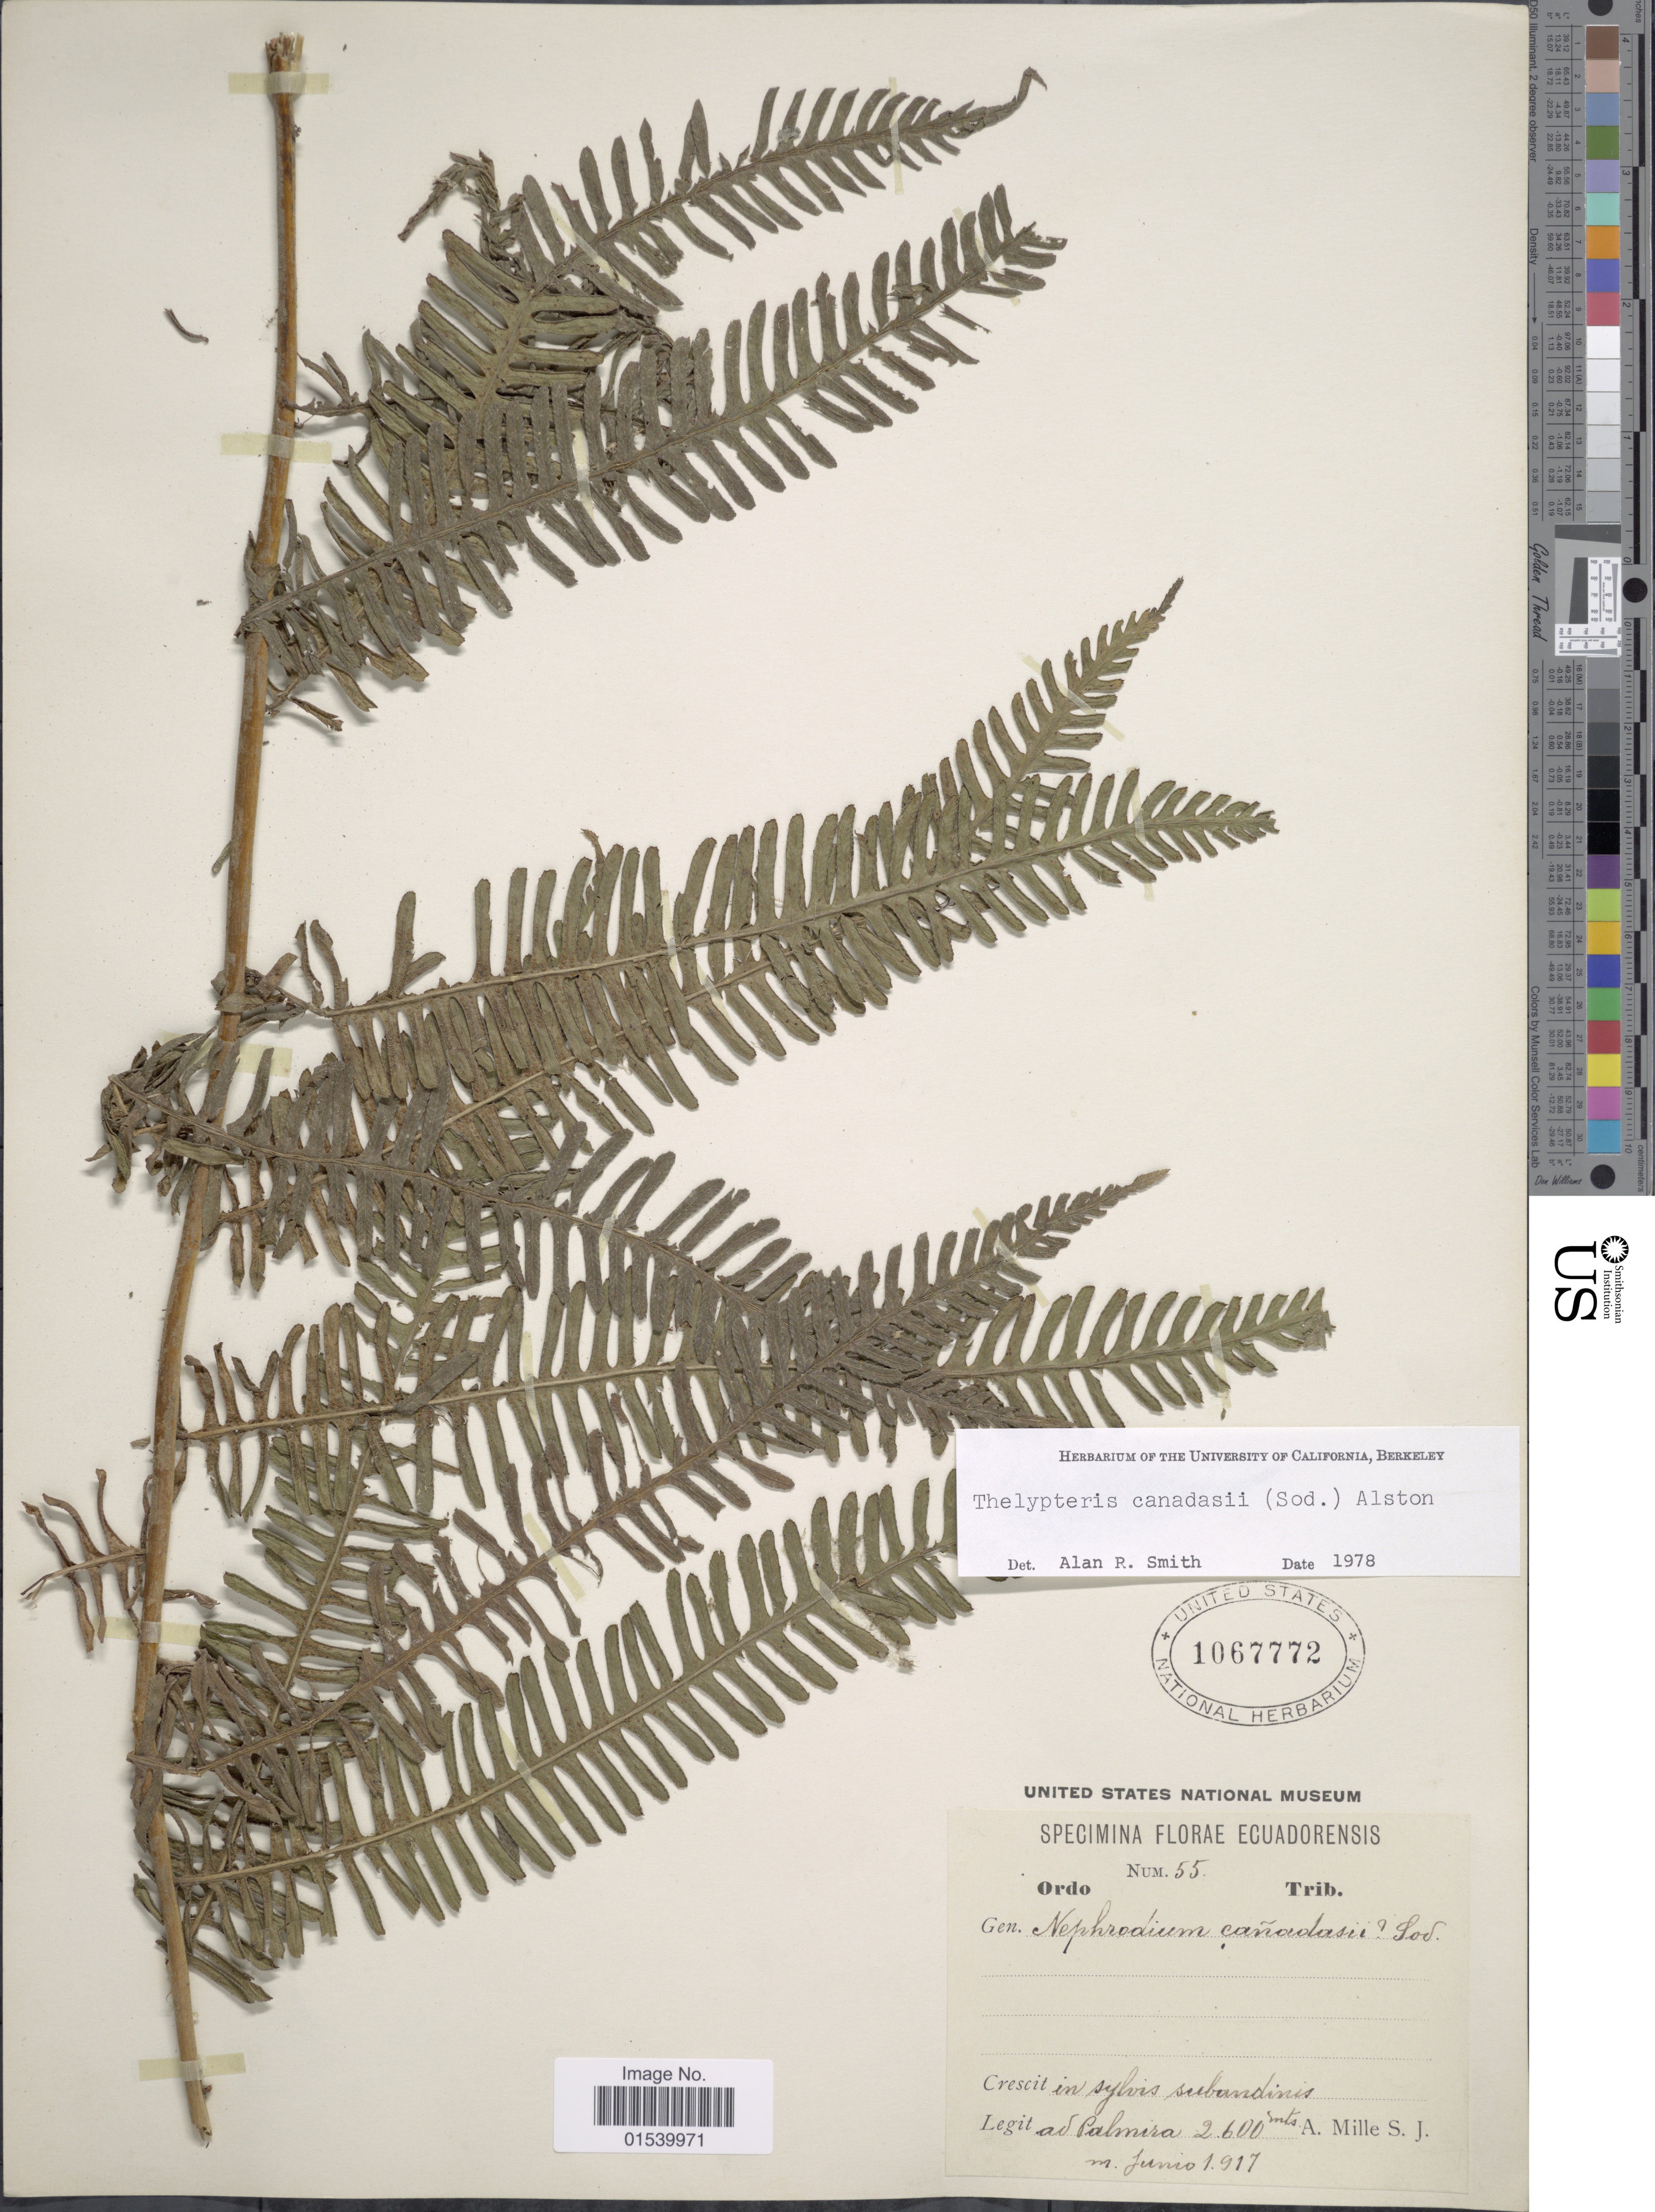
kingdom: Plantae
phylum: Tracheophyta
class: Polypodiopsida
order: Polypodiales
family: Thelypteridaceae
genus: Amauropelta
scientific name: Amauropelta canadasii (Sodiro) comb. nov., ined. 2015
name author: (Sodiro)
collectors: A. Mille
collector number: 55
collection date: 1917-06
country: Ecuador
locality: In sylvis subandinis ad Palmira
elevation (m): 2600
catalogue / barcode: US 1067772